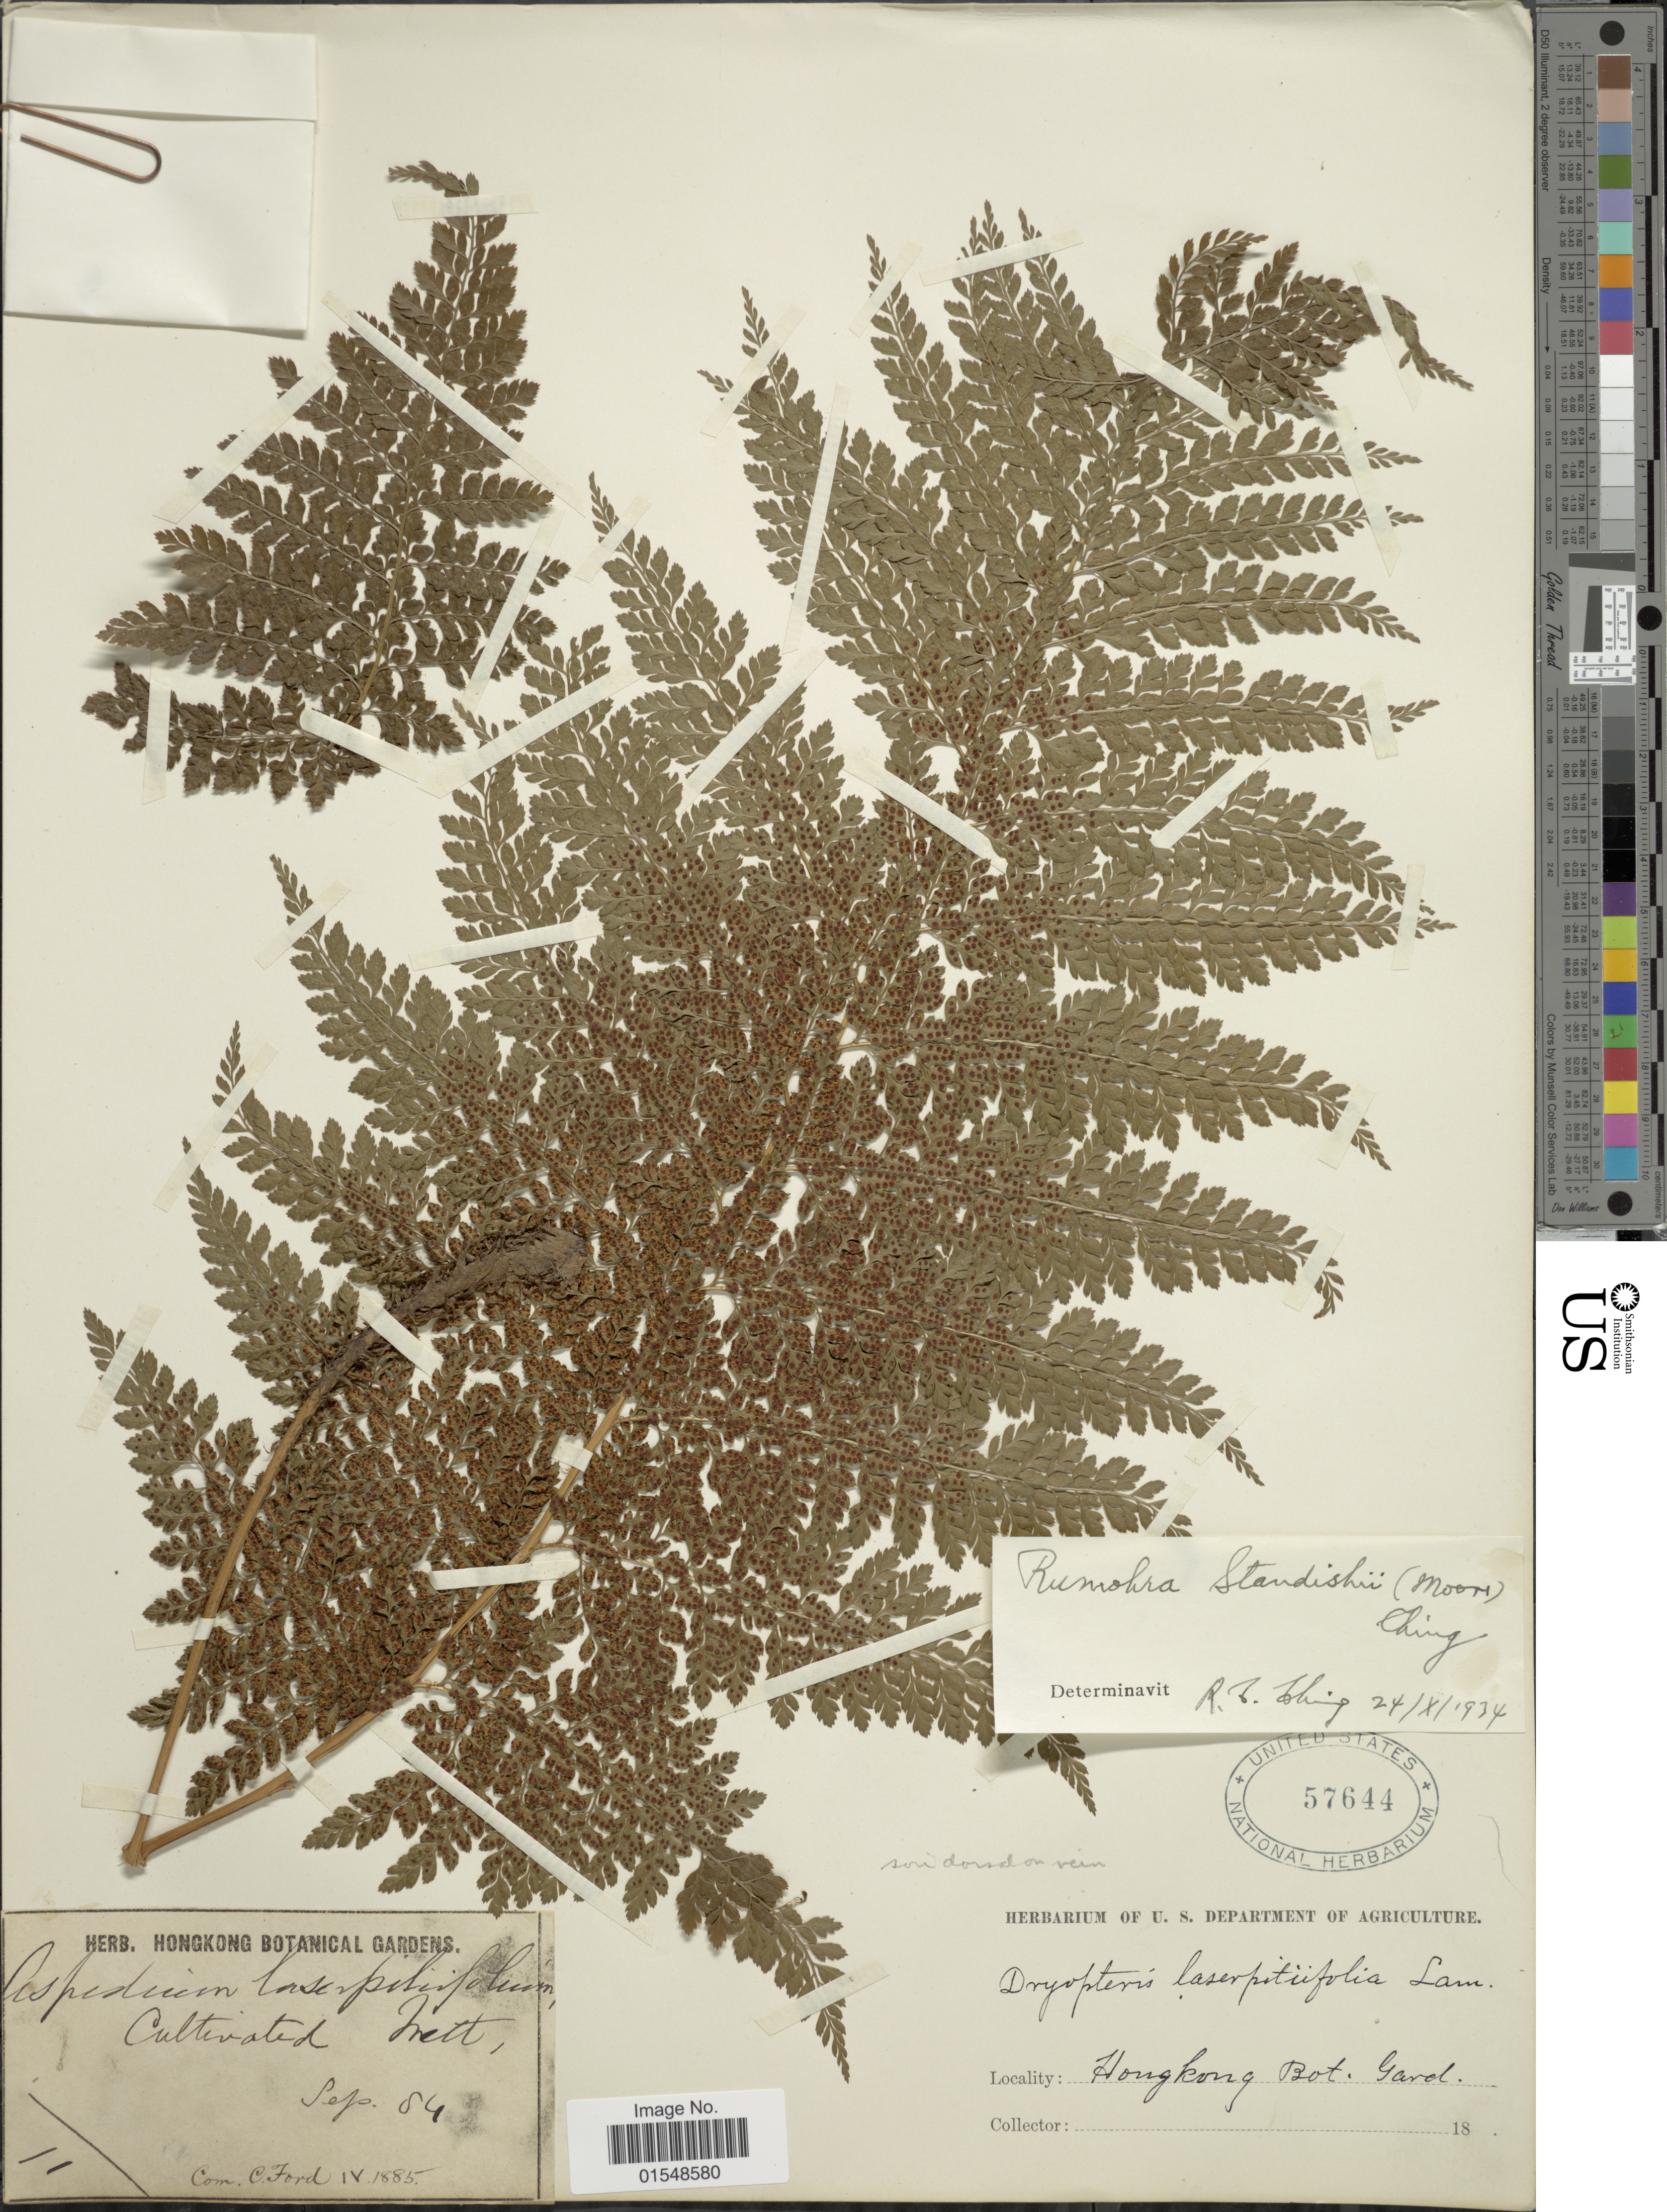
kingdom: Plantae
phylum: Tracheophyta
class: Polypodiopsida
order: Polypodiales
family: Dryopteridaceae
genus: Arachniodes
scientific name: Arachniodes standishii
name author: (T. Moore) Ohwi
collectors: Facchini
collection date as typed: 84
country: China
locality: Honkong Bot. Gard.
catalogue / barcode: US 57644